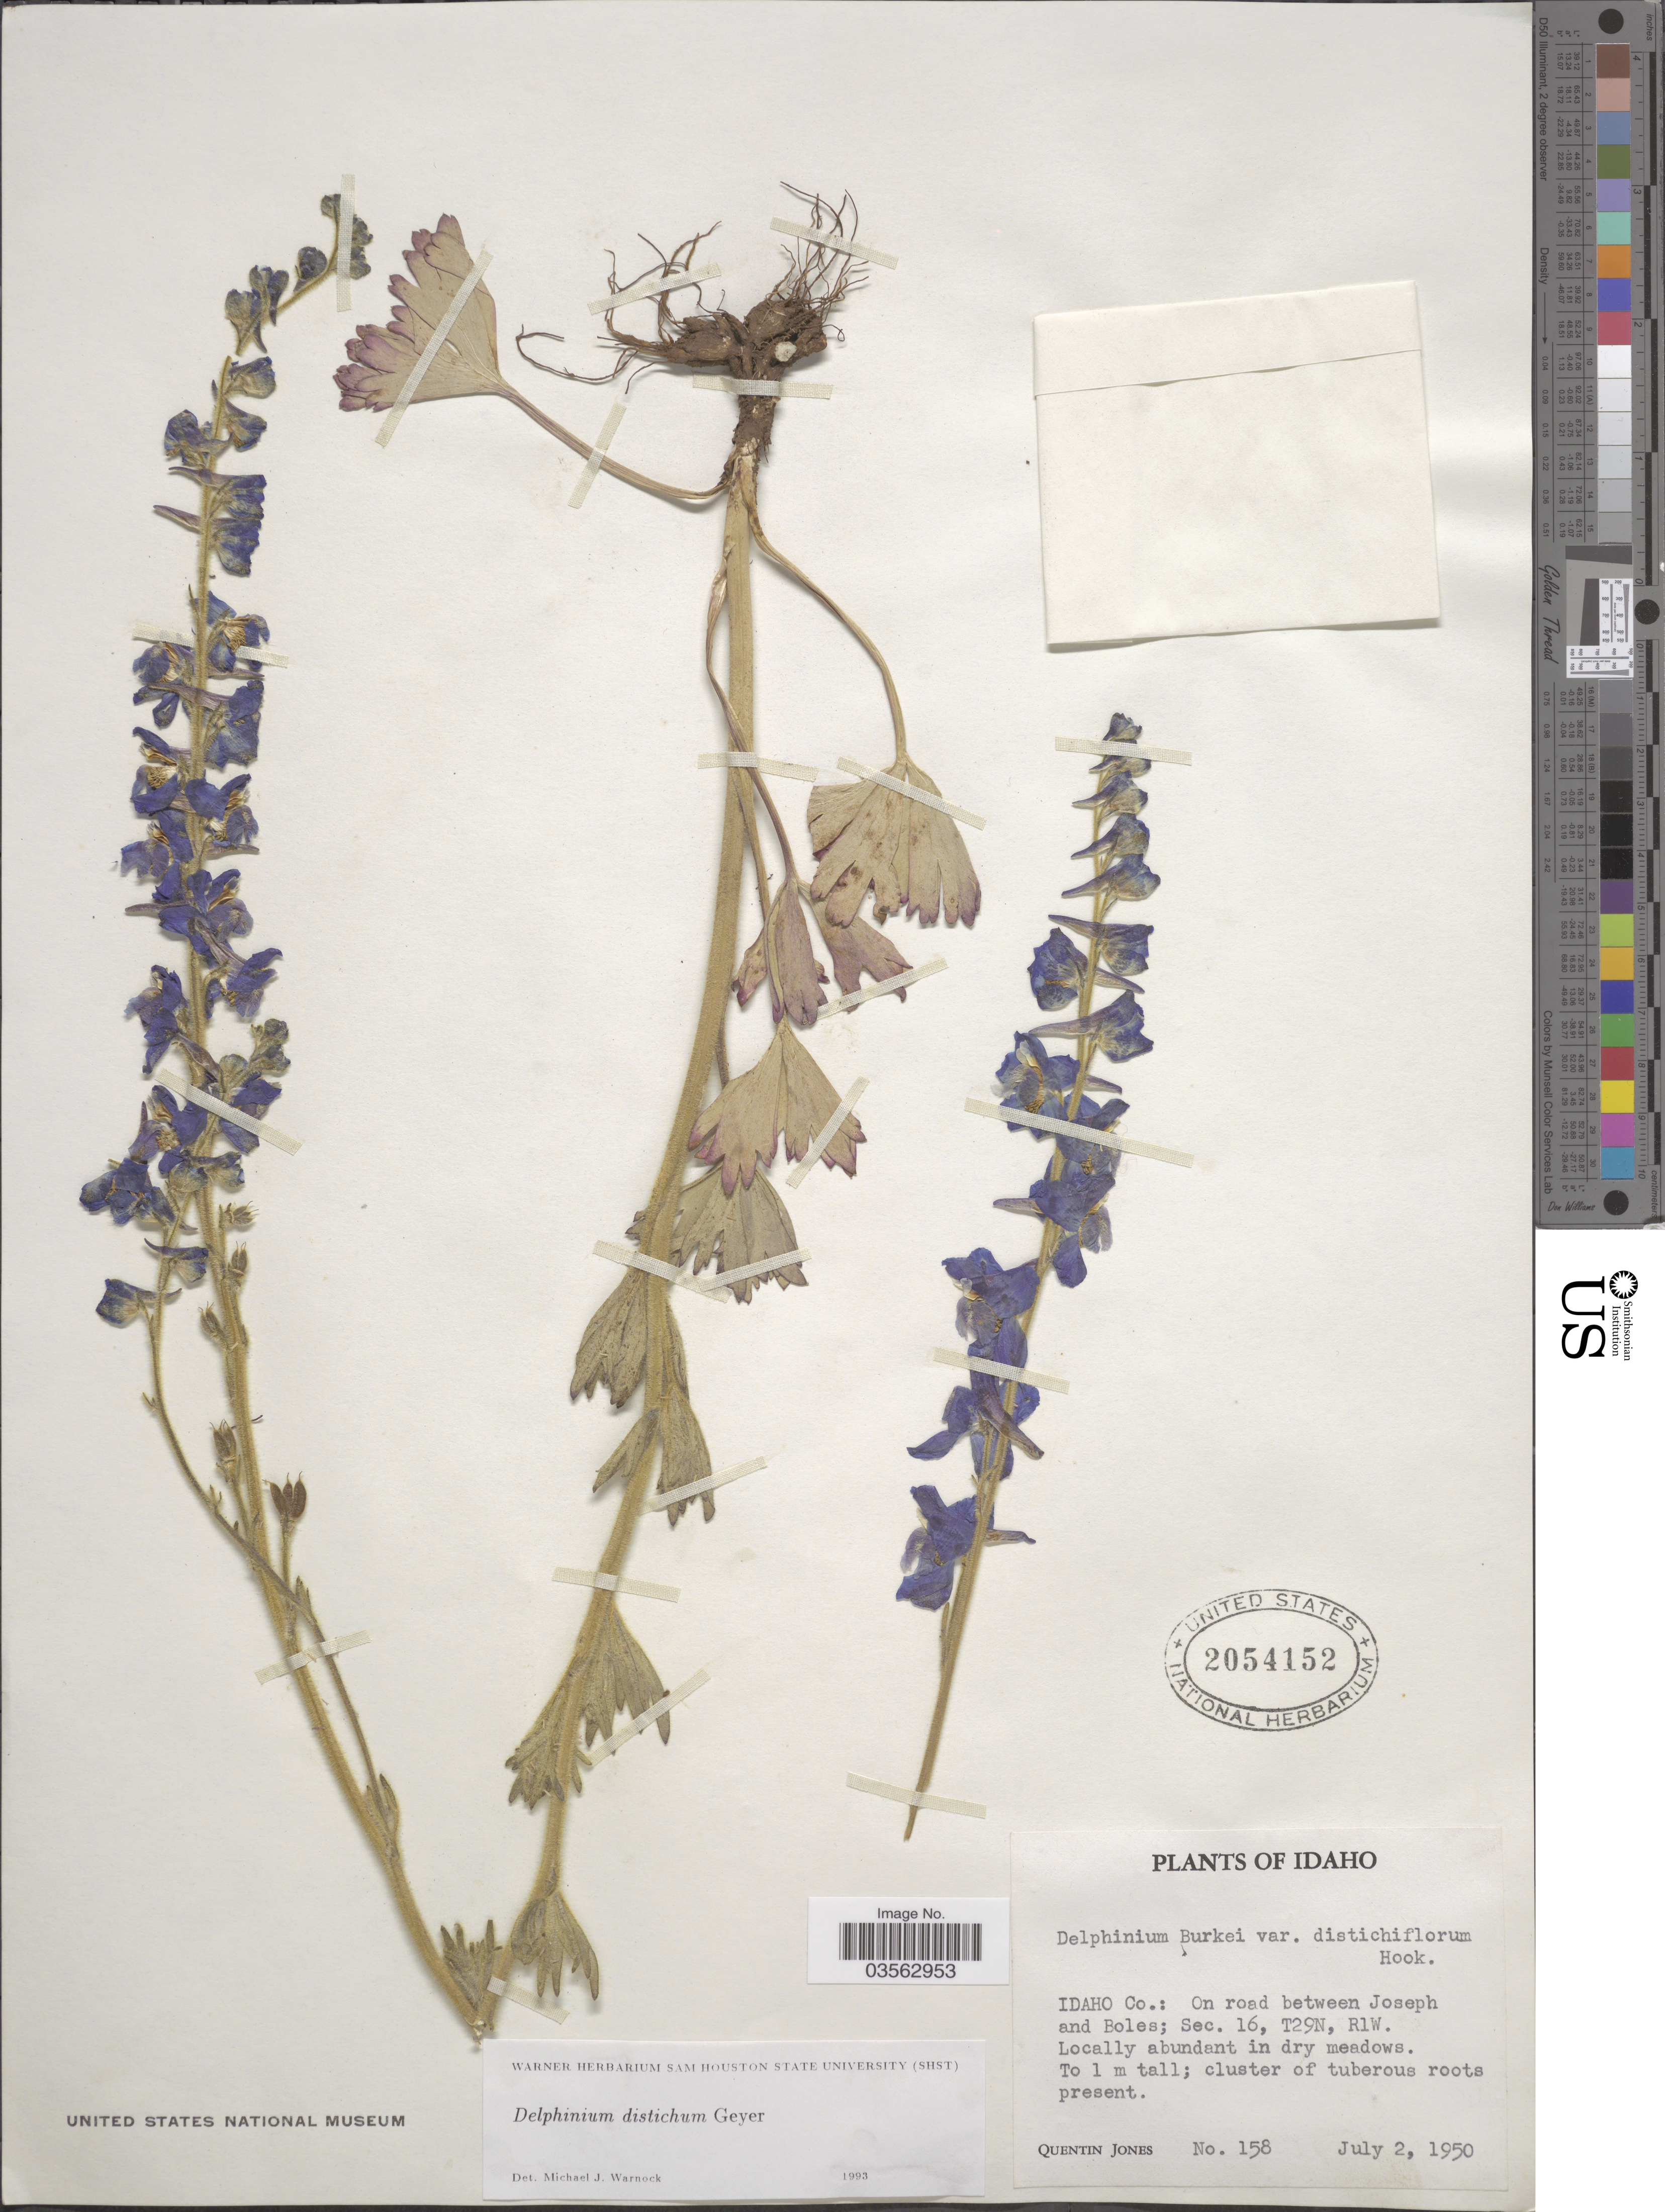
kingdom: Plantae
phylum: Tracheophyta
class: Magnoliopsida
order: Ranunculales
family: Ranunculaceae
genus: Delphinium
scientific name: Delphinium distichum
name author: Geyer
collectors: Q. Jones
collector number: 158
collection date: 1950-07-02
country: United States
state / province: Idaho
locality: Idaho Co.: On road between Joseph and Boles; Sec. 16, T29N, R1W.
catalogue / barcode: US 2054152